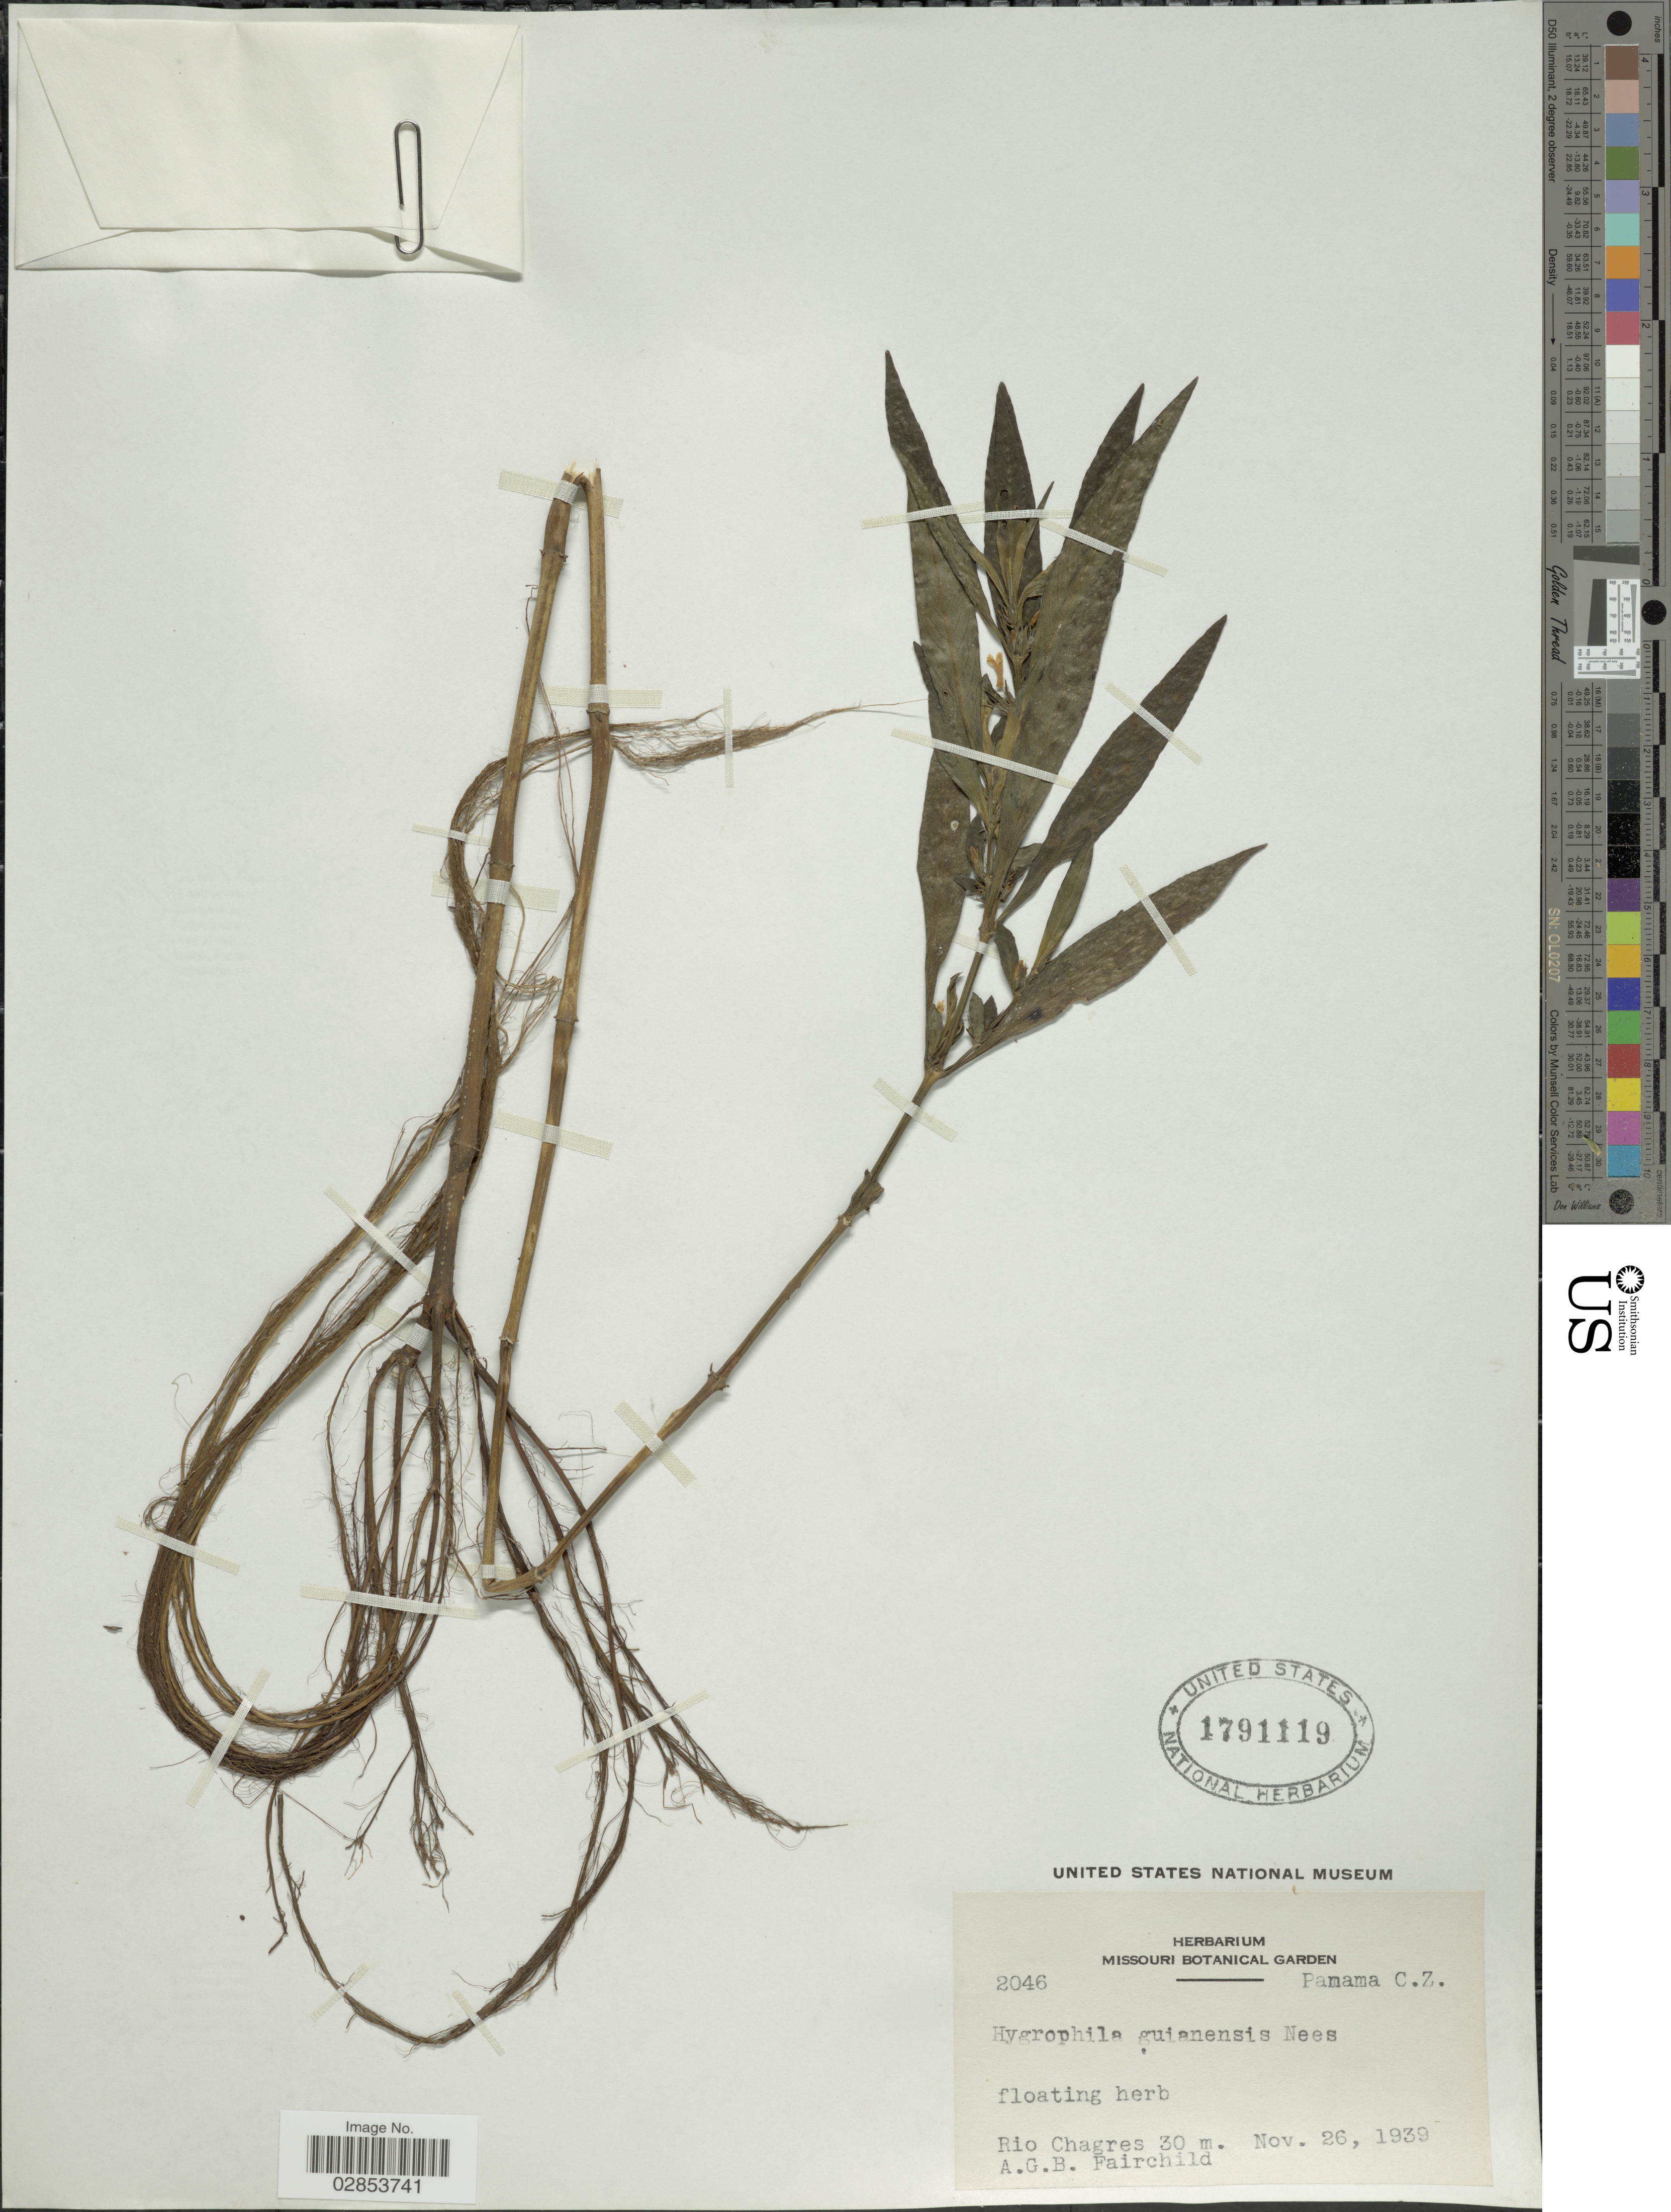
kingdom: Plantae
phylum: Tracheophyta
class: Magnoliopsida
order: Lamiales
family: Acanthaceae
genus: Hygrophila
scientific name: Hygrophila costata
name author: Nees & T. Nees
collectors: A. Fairchild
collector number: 2046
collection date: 1939-11-26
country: Panama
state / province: Colón / Panamá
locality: C.Z., Rio Chagres.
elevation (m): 30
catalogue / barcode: US 1791119